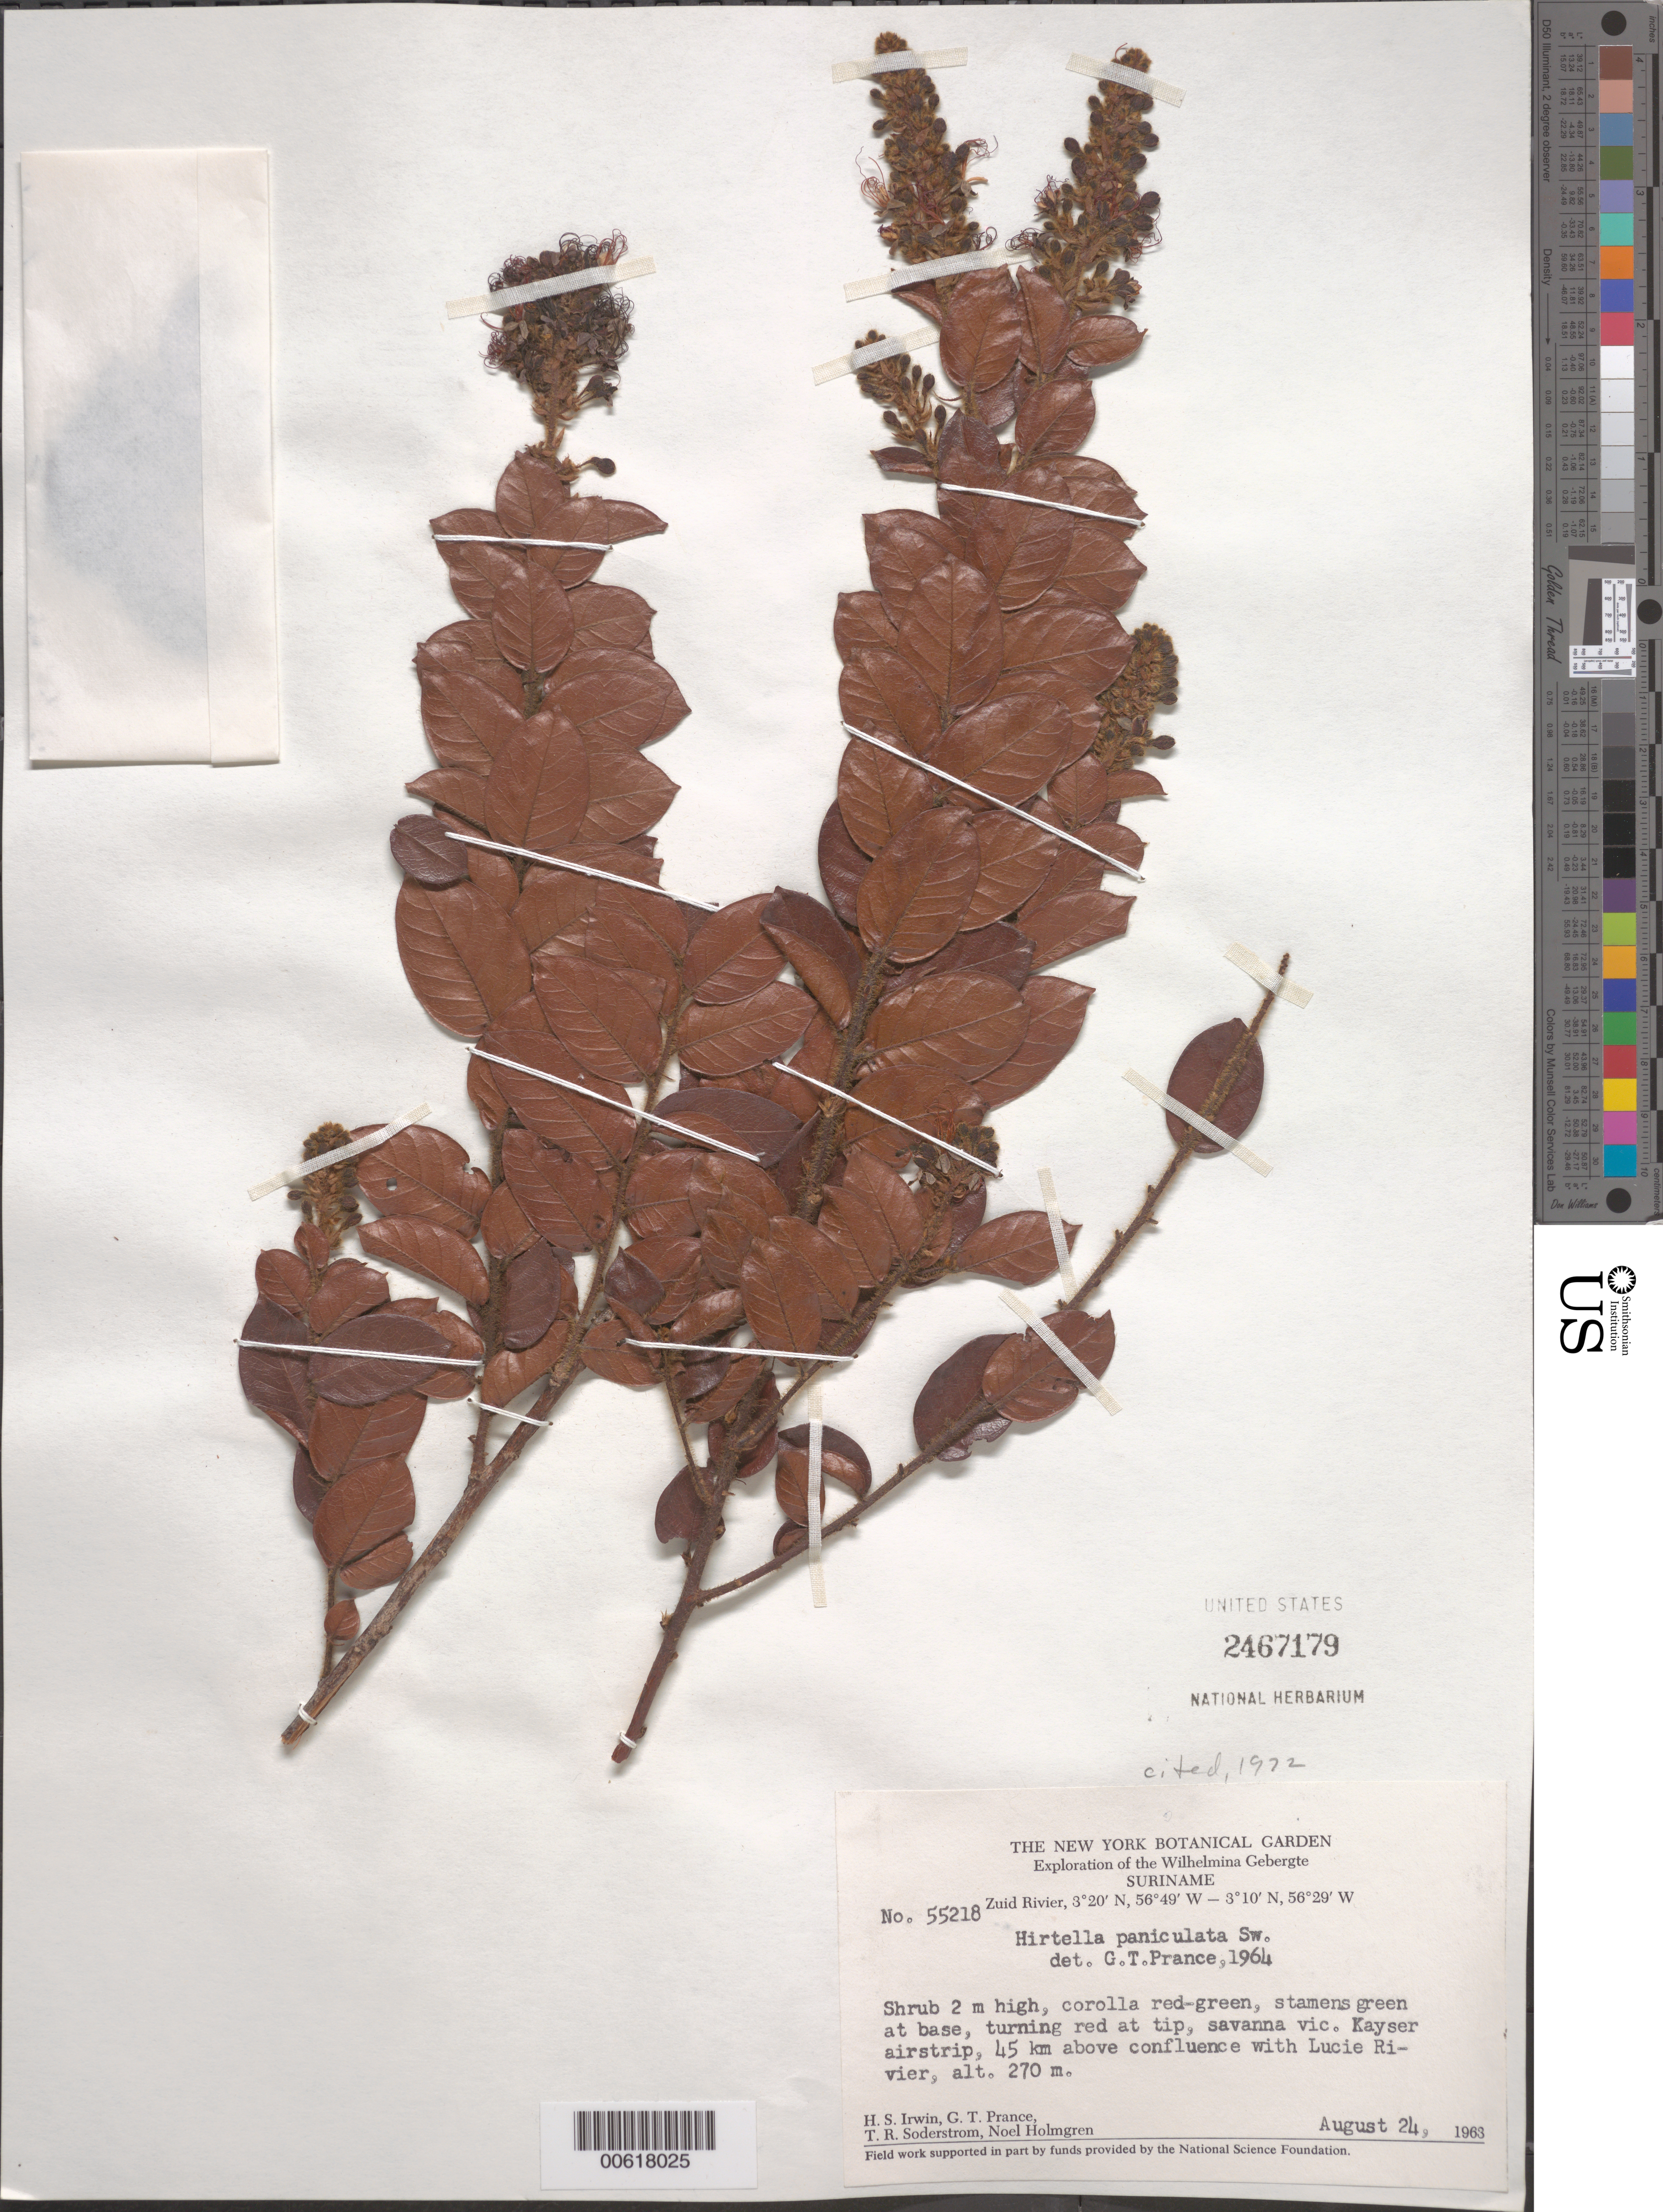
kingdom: Plantae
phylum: Tracheophyta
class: Magnoliopsida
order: Malpighiales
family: Chrysobalanaceae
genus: Hirtella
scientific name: Hirtella paniculata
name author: Sw.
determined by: Prance, G. T.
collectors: H. Irwin, G. T. Prance, T. R. Soderstrom & N. H. Holmgren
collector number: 55218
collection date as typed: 24-Aug-63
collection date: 1963-08-24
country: Suriname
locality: Kayser Airstrip, Zuid R., 45 km above confl. with Lucie R., Wilhelmina Gebergte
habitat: Savanna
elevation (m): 270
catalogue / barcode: US 2467179